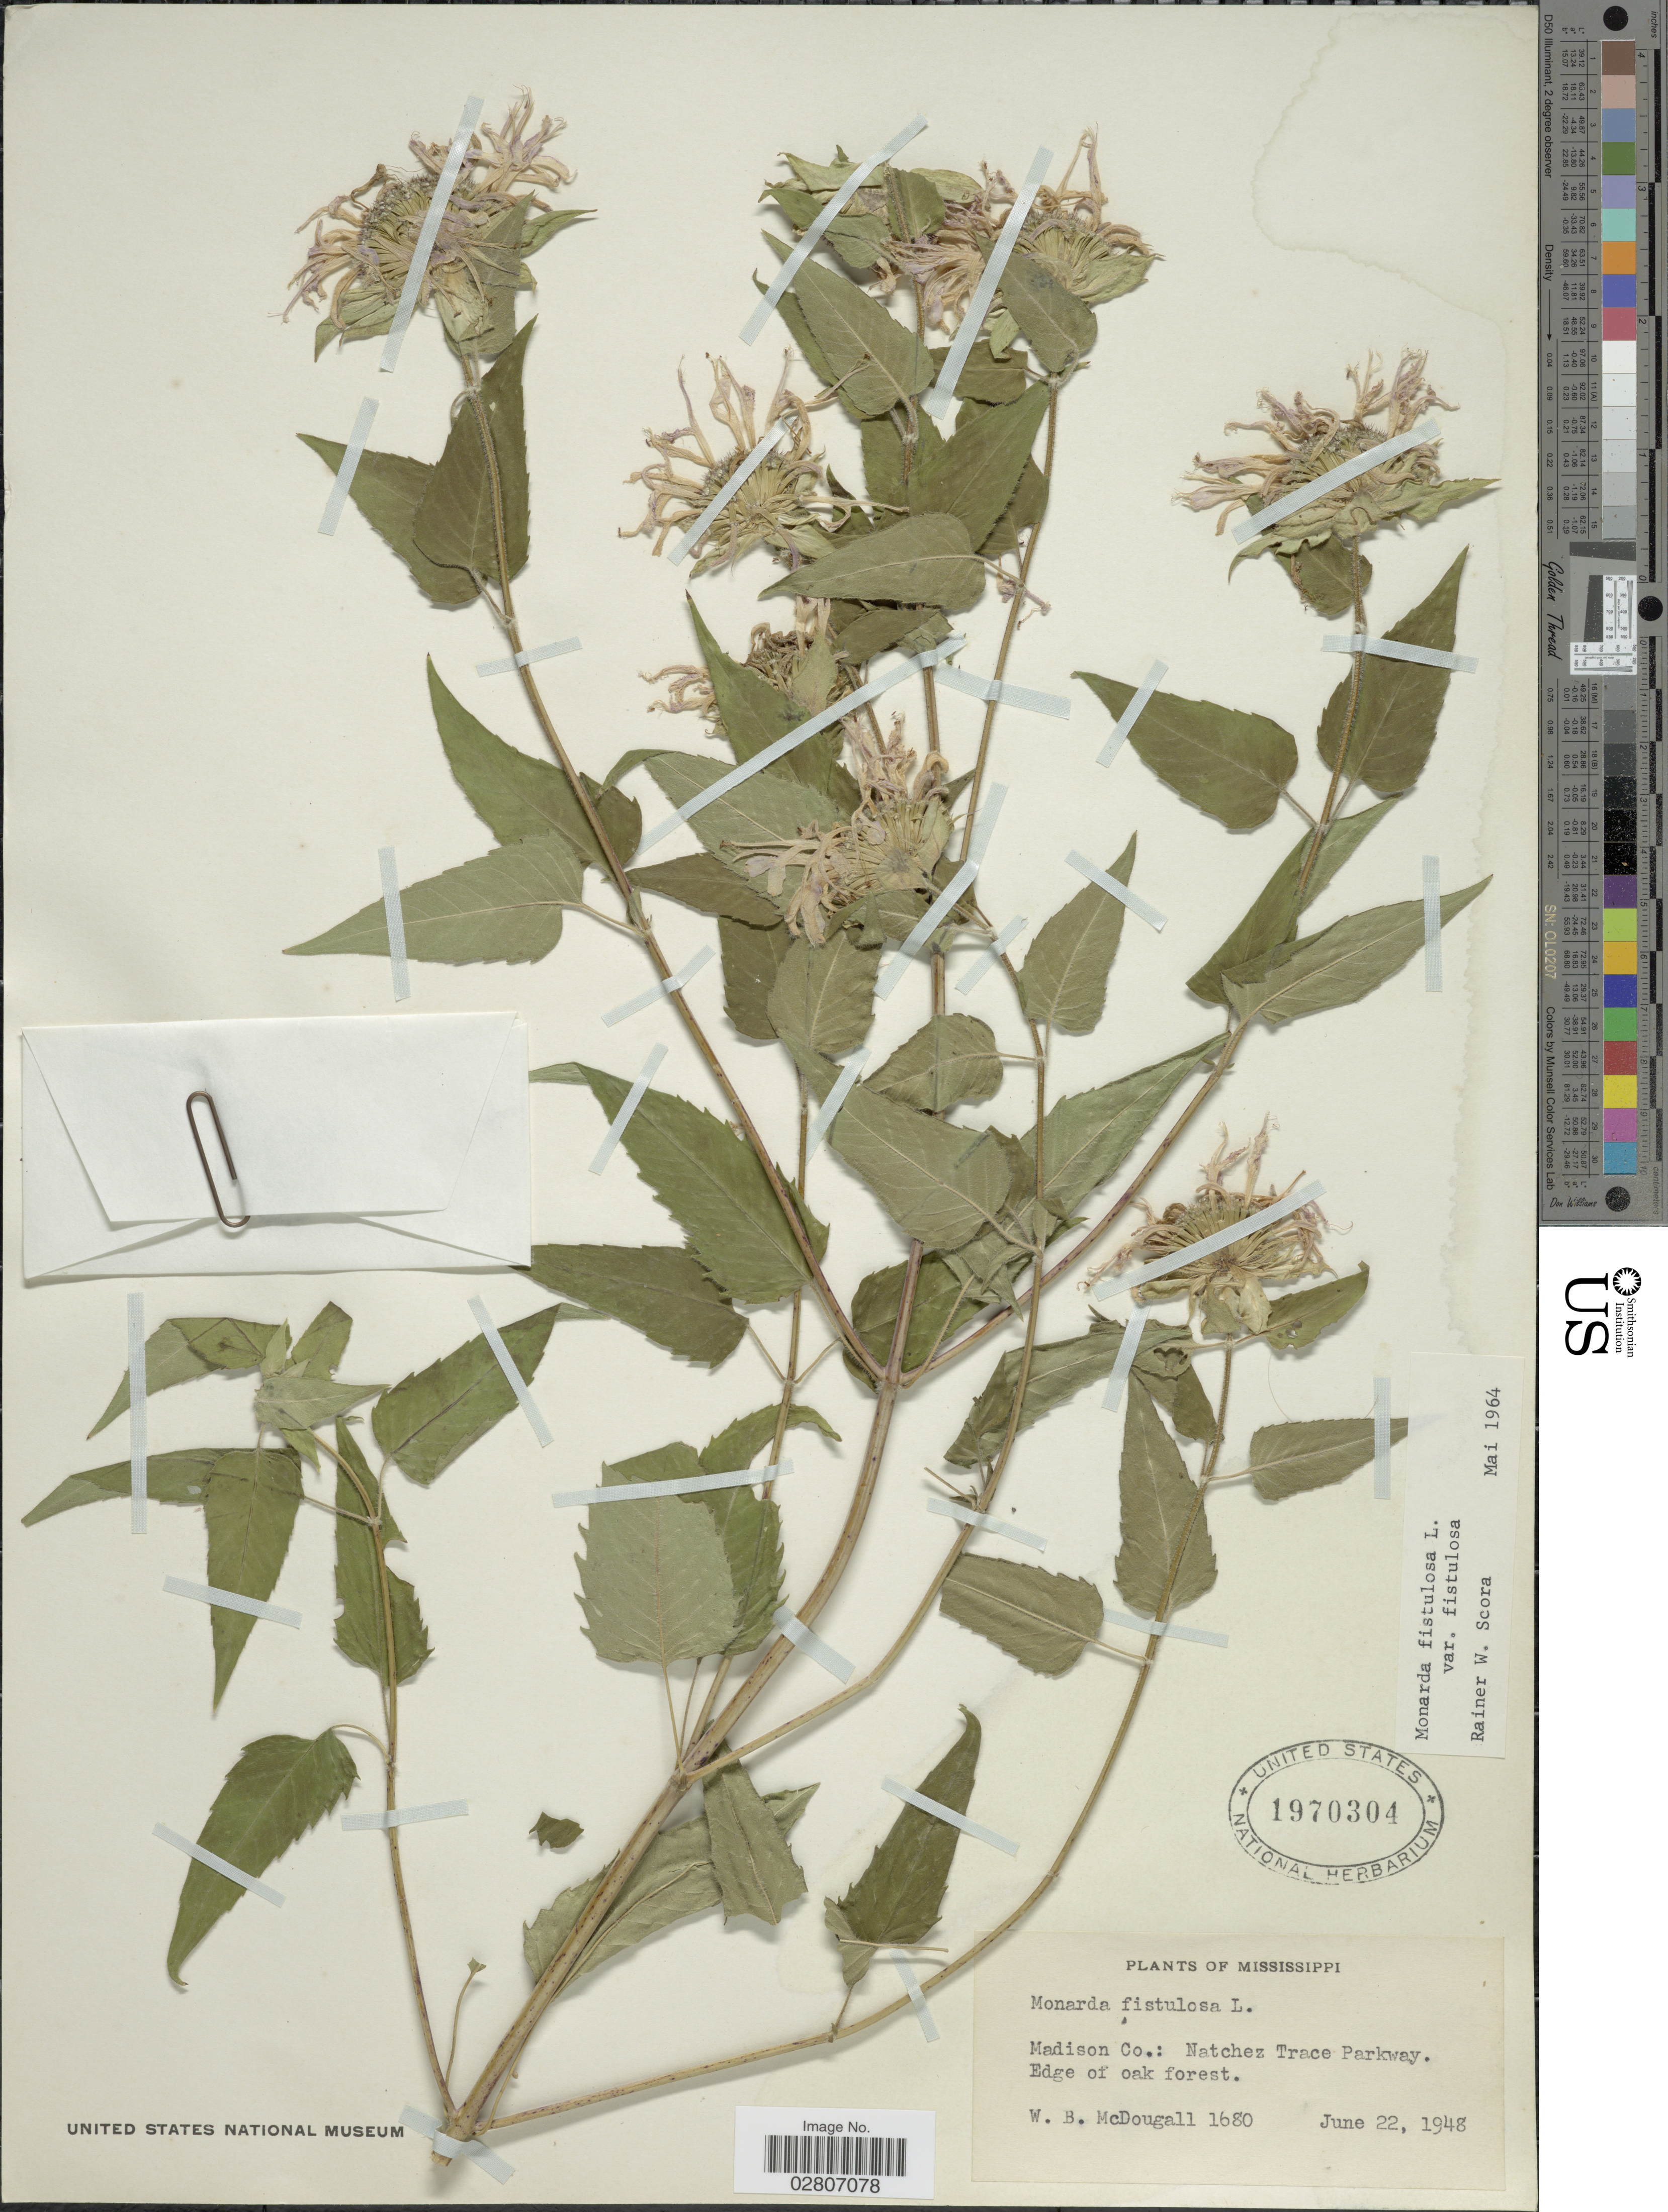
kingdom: Plantae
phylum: Tracheophyta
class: Magnoliopsida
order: Lamiales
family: Lamiaceae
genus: Monarda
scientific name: Monarda fistulosa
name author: L.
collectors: W. B. McDougall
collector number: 1680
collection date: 1948-06-22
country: United States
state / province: Mississippi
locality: Madison Co.: Natchez Trace Parkway. Edge of oak forest.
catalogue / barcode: US 1970304